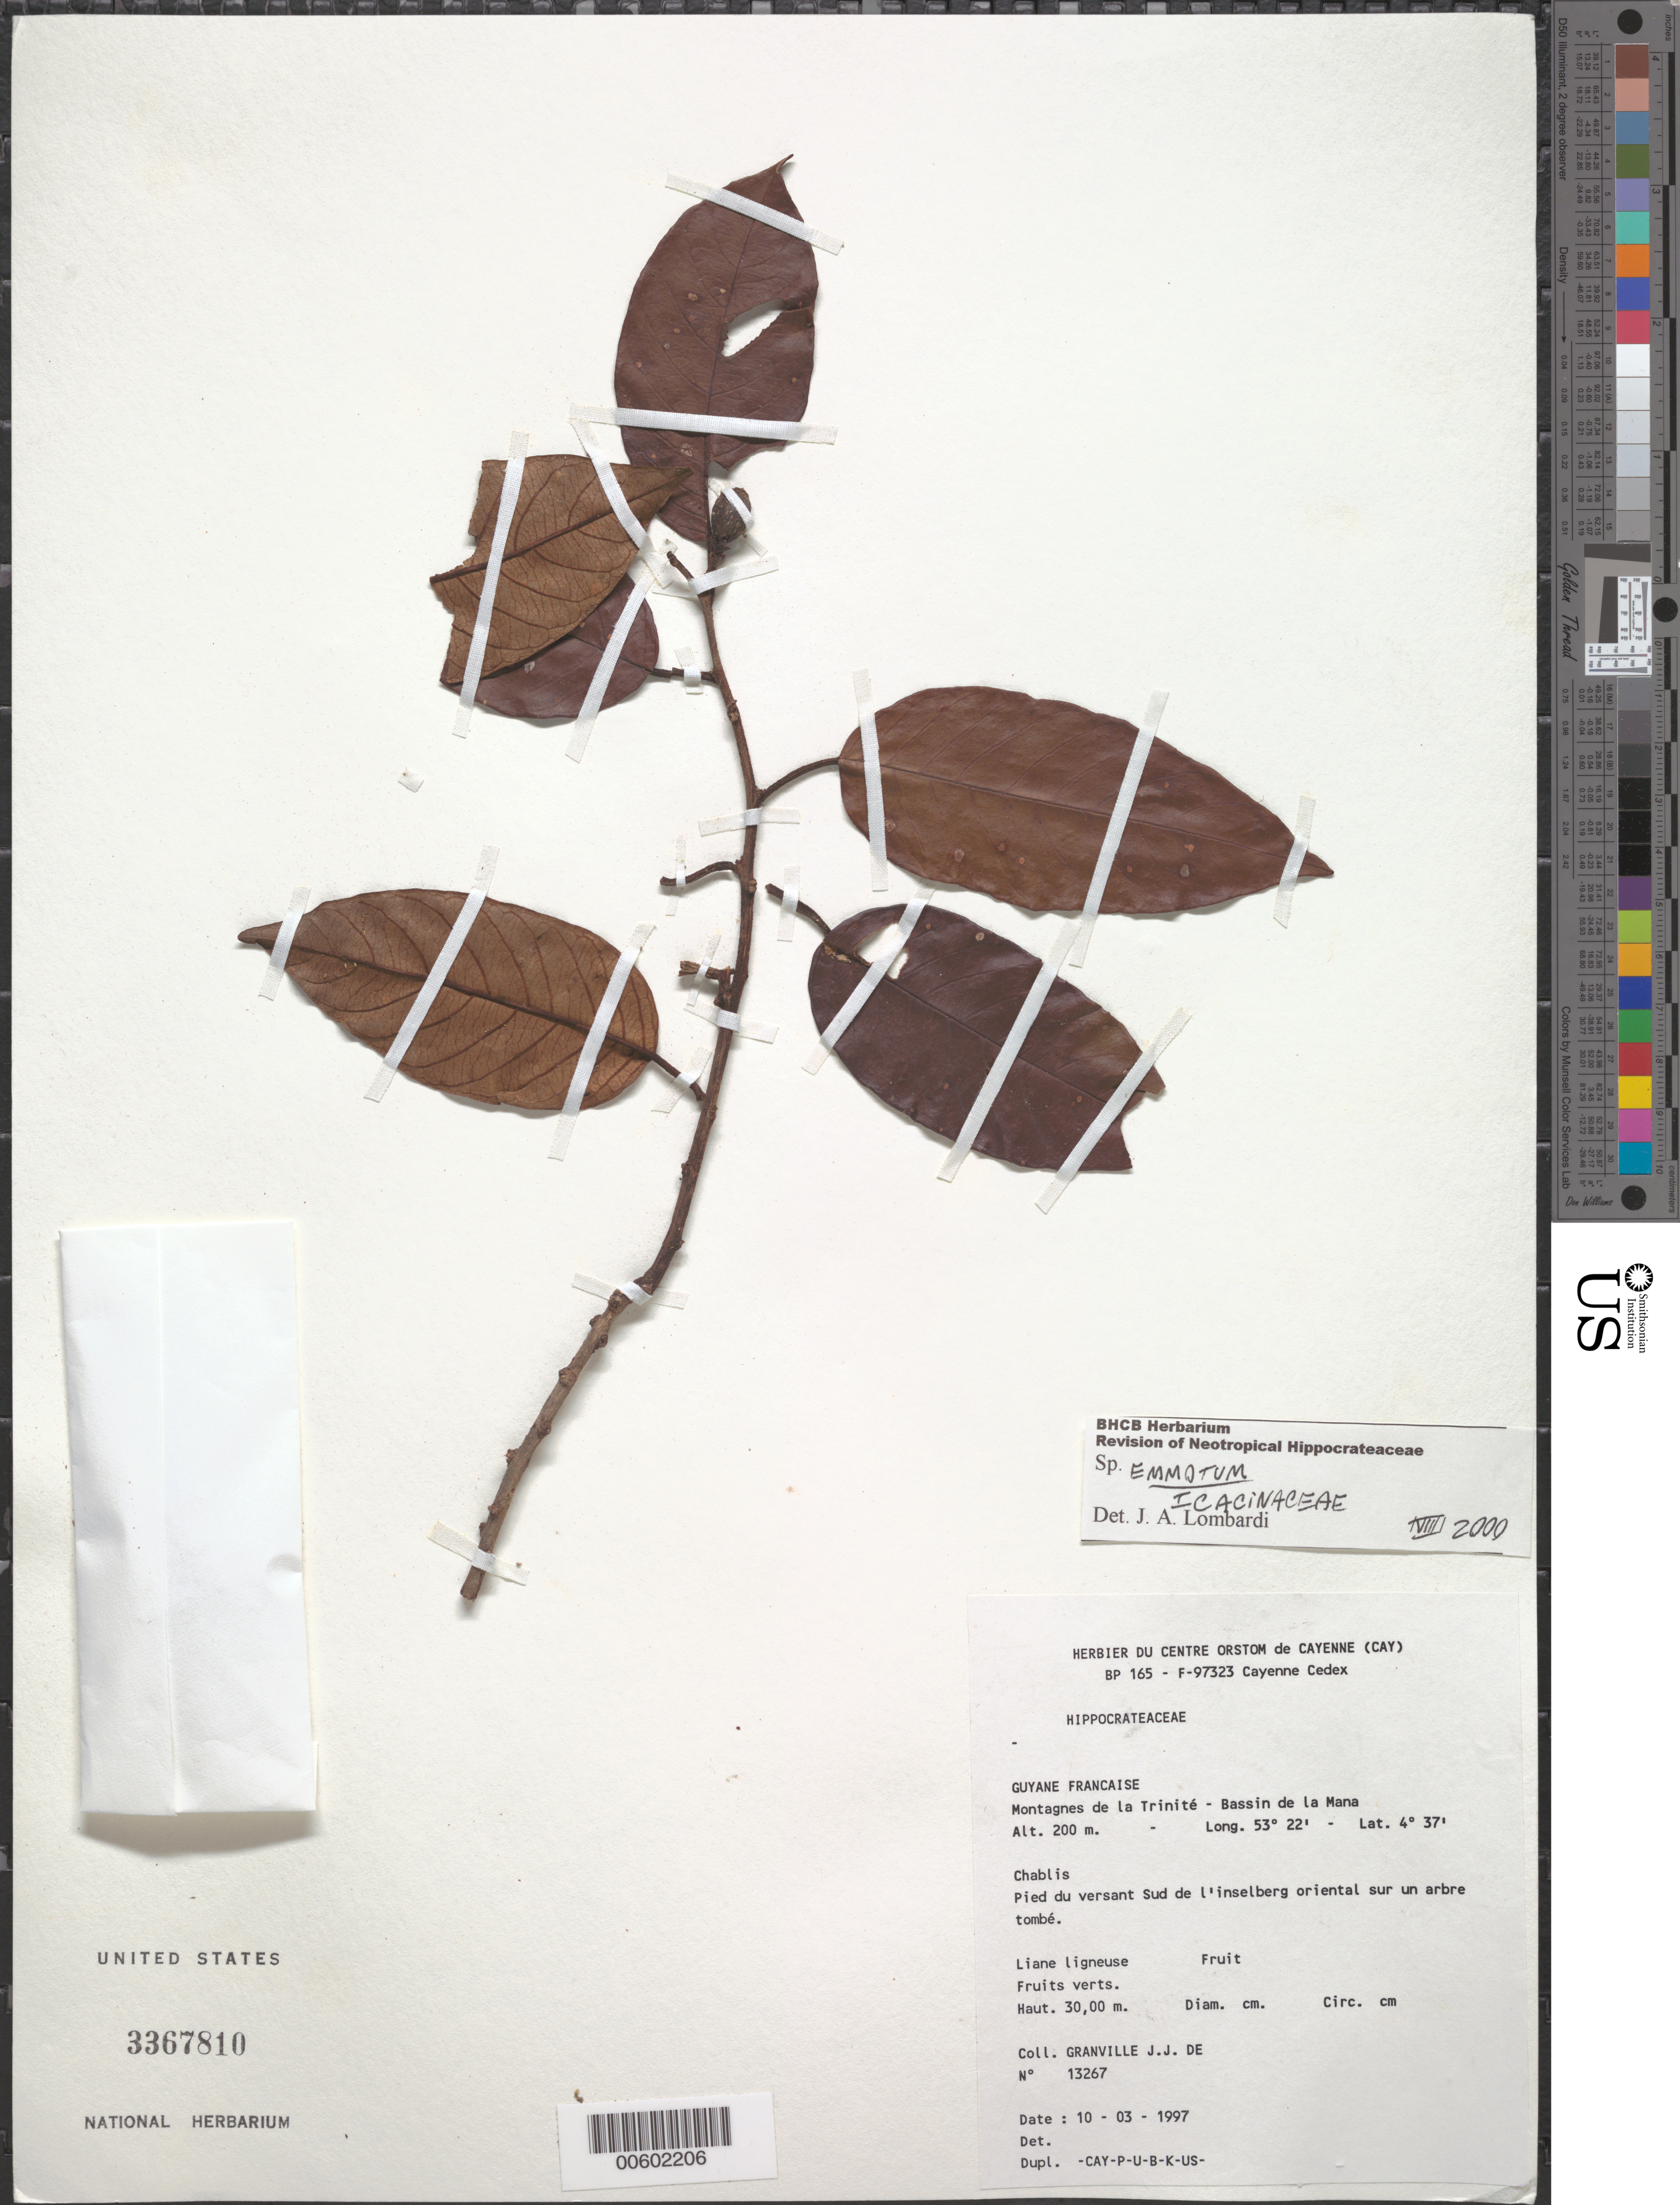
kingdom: Plantae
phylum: Tracheophyta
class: Magnoliopsida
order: Metteniusales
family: Metteniusaceae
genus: Emmotum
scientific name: Emmotum sp.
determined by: Lombardi, Julio A.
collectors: J.-J. de Granville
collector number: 13267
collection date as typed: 10-Mar-97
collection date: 1997-03-10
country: French Guiana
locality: Montagnes de la Trinité, Bassin de la Mana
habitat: Chablis; sur un arbre tombe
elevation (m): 200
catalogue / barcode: US 3367810